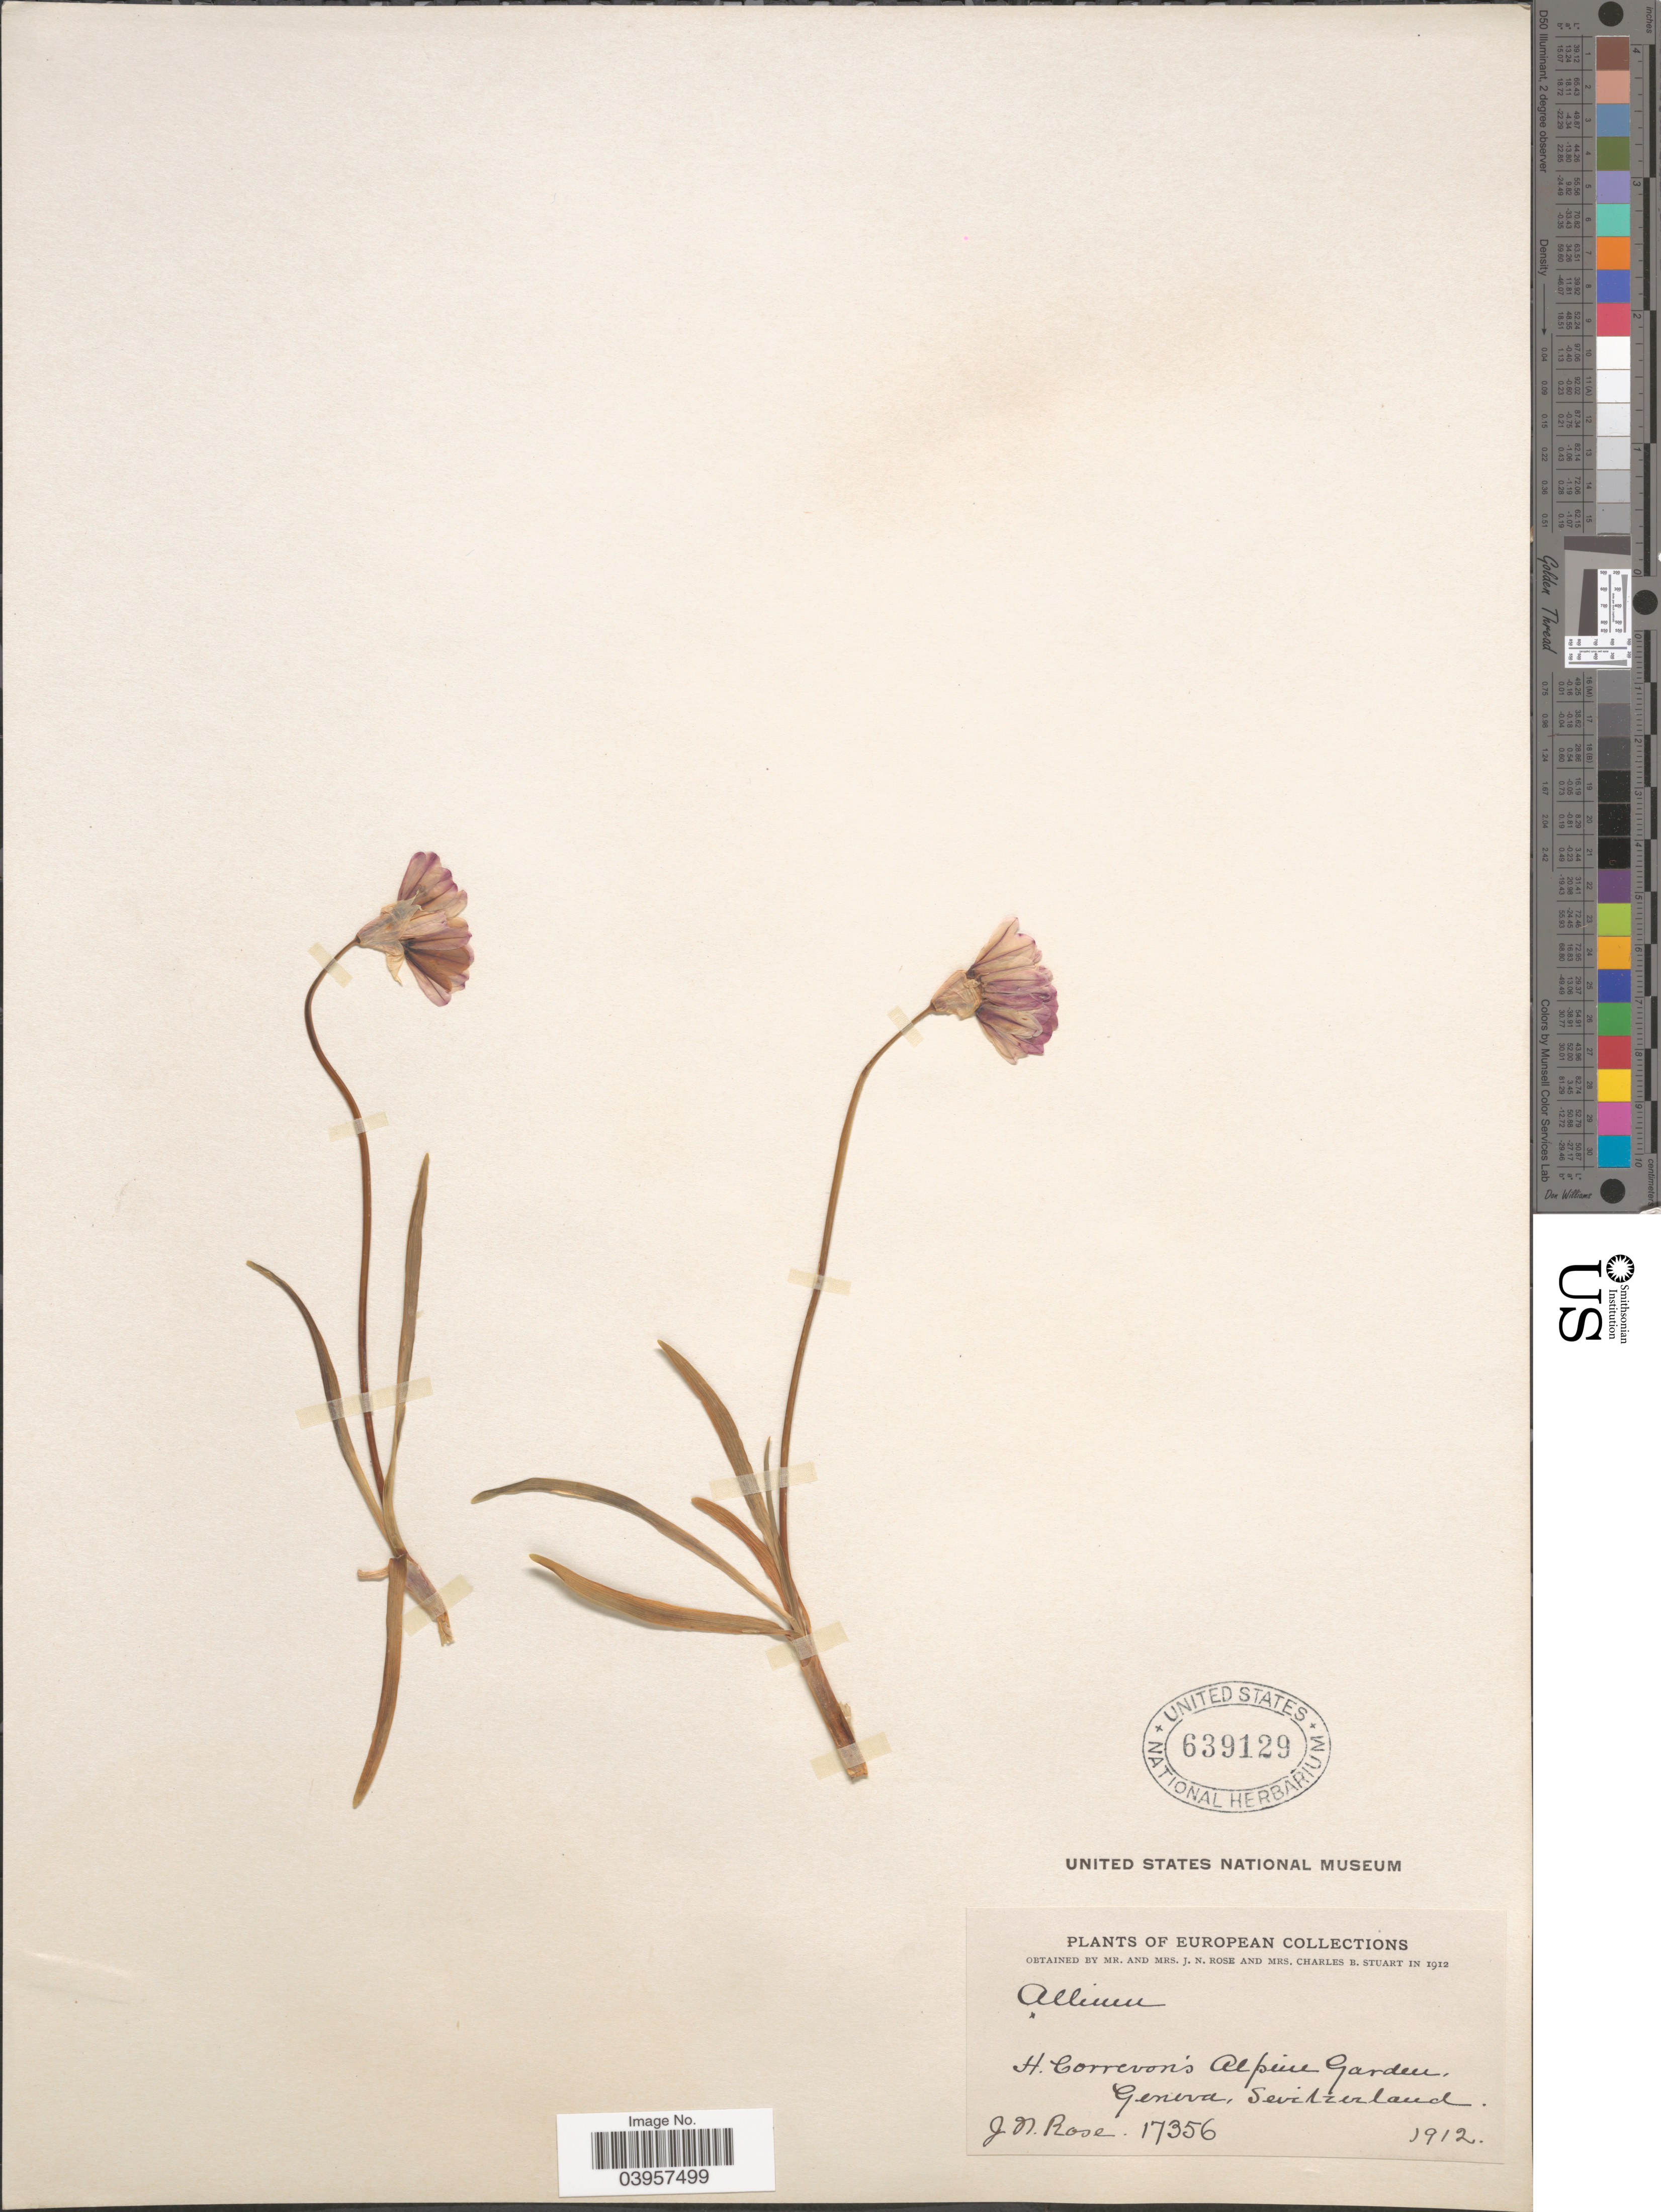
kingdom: Plantae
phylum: Tracheophyta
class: Liliopsida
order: Asparagales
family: Amaryllidaceae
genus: Allium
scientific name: Allium sp.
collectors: J. N. Rose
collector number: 17356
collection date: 1912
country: Switzerland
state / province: Genève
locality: European Collections [unsure placement] H. Correvon's Alpine Garden.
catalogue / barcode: US 639129